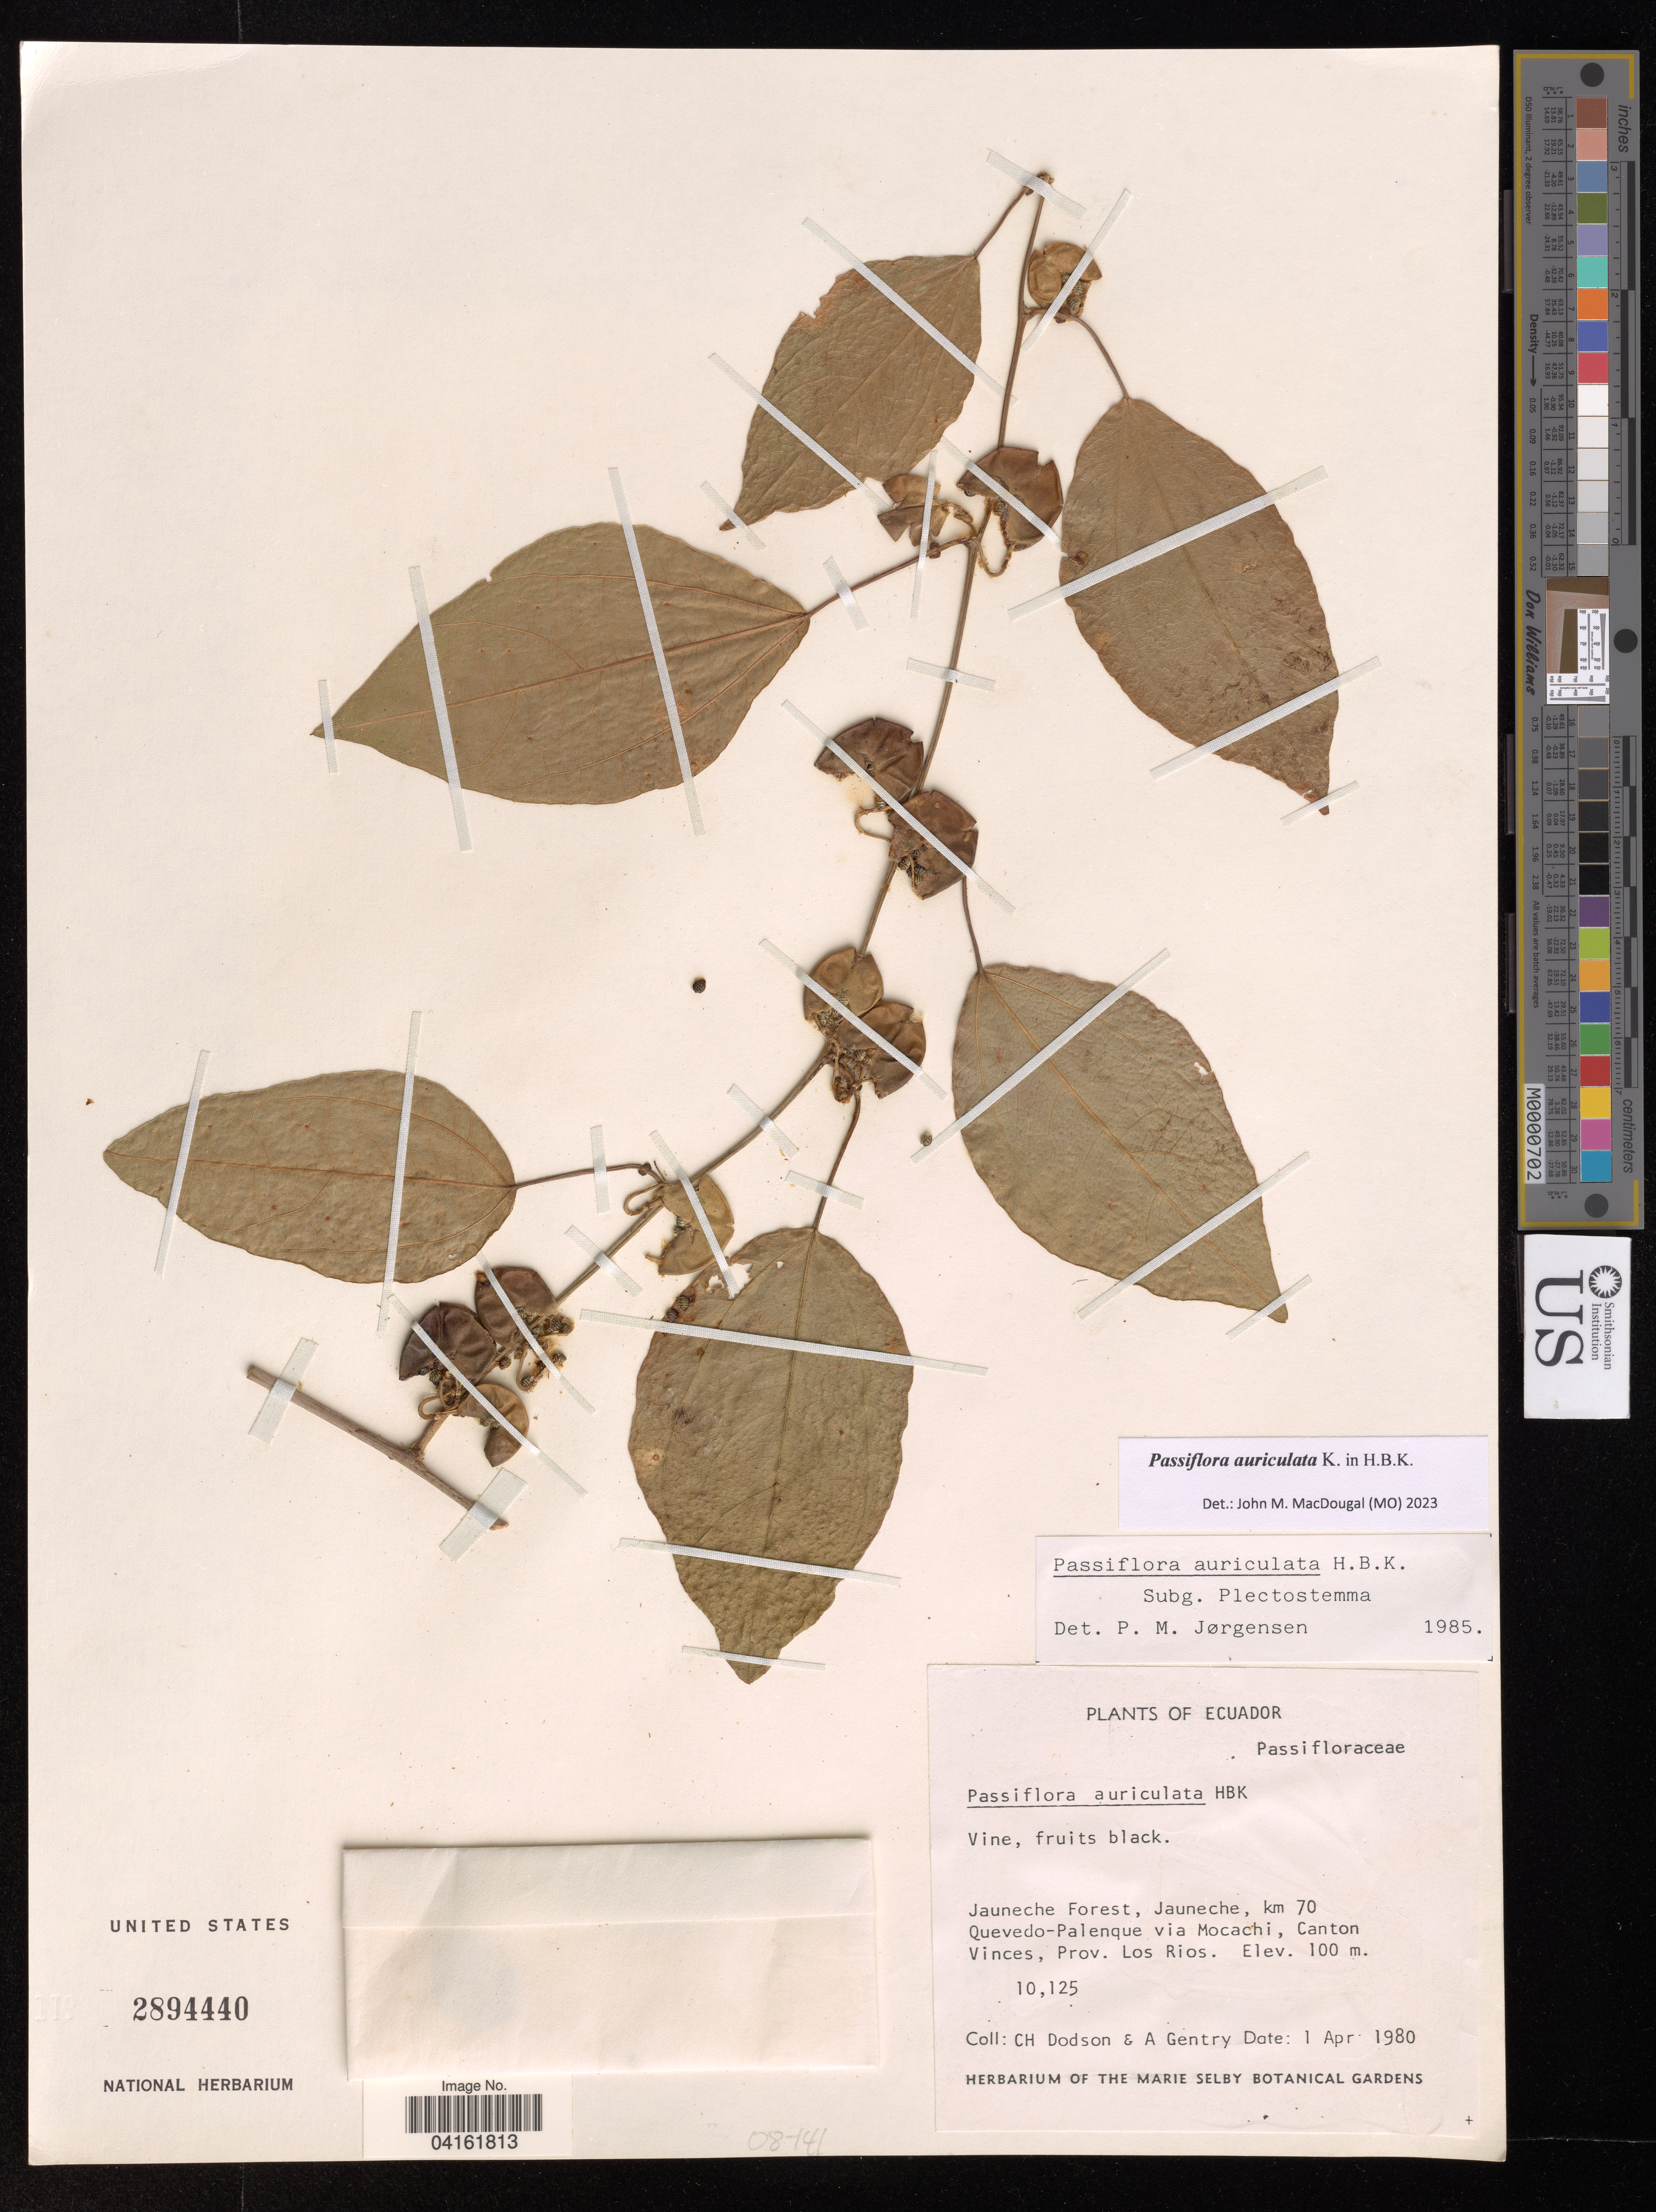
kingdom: Plantae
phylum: Tracheophyta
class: Magnoliopsida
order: Malpighiales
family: Passifloraceae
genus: Passiflora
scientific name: Passiflora auriculata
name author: Kunth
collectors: C. H. Dodson & A. Gentry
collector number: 10125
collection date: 1980-04-01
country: Ecuador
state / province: Los Ríos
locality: Jauneche Forest, Jauneche, km 70 Quevedo-Palenque via Mocachi, Canton Vinces.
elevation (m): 100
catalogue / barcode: US 2894440